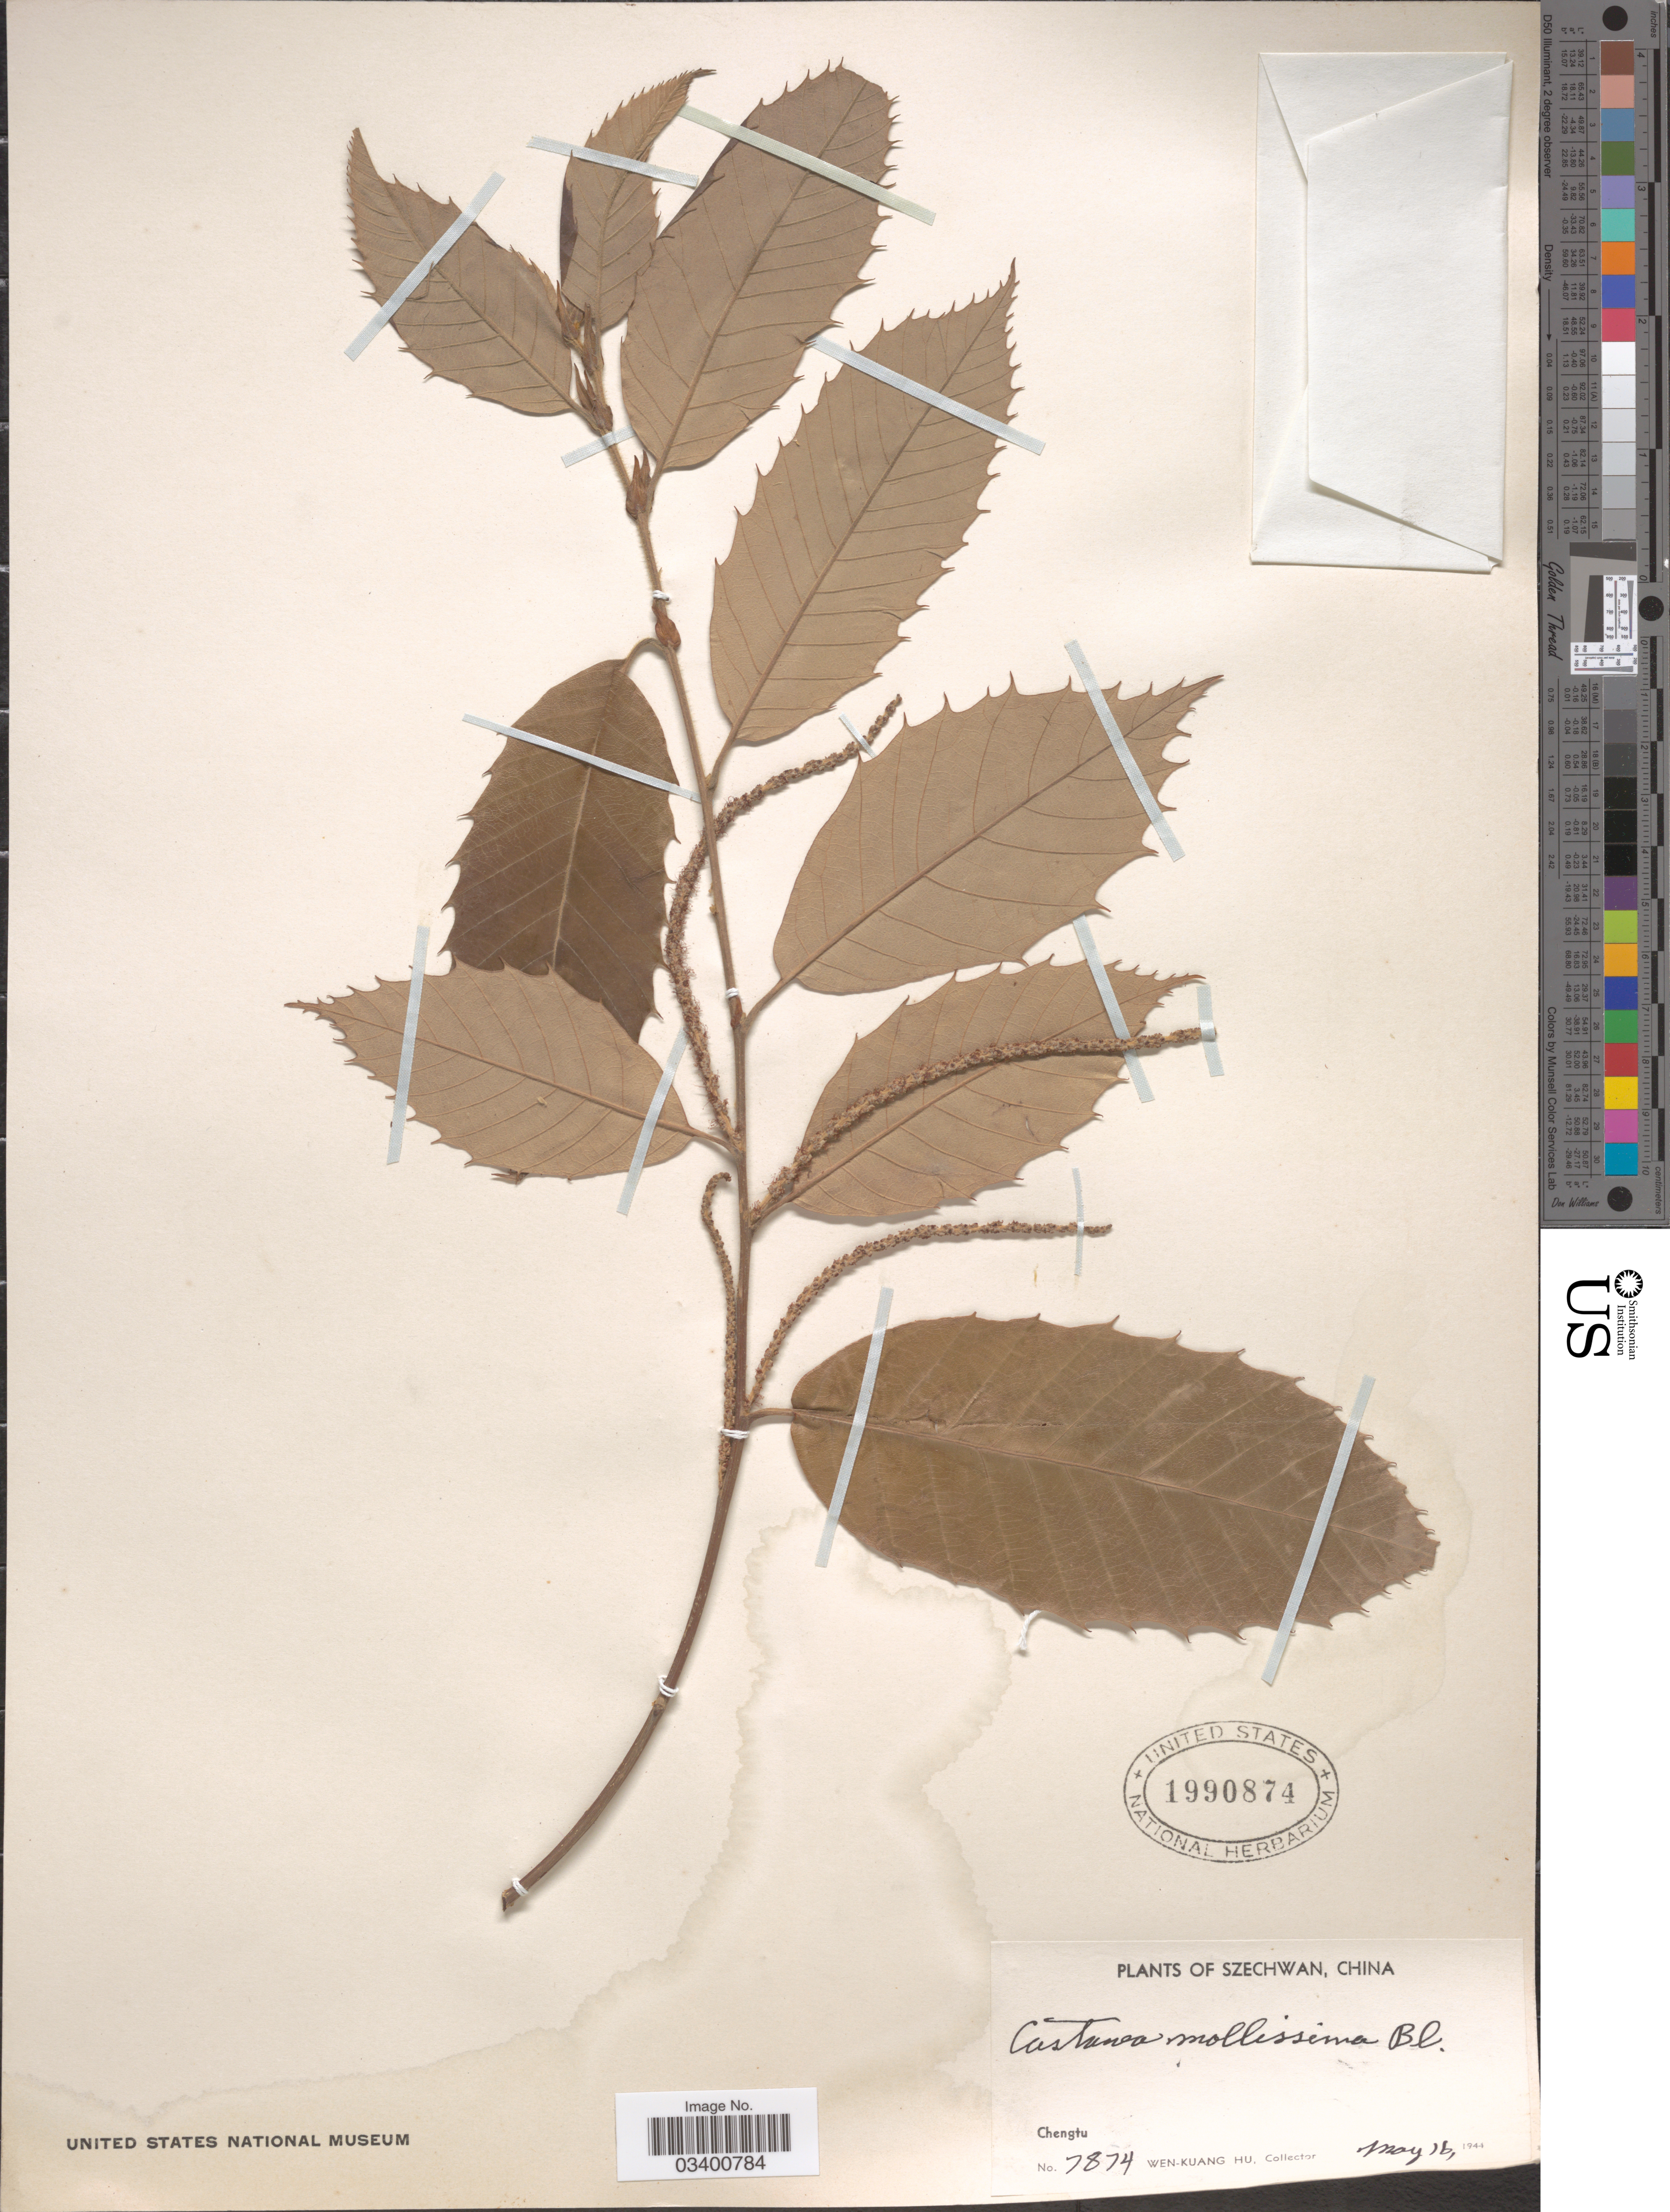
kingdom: Plantae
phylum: Tracheophyta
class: Magnoliopsida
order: Fagales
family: Fagaceae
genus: Castanea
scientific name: Castanea mollissima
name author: Blume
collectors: W. K. Hu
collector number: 7874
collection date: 1944-05-16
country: China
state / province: Sichuan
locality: Szechwan. Chengtu.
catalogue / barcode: US 1990874